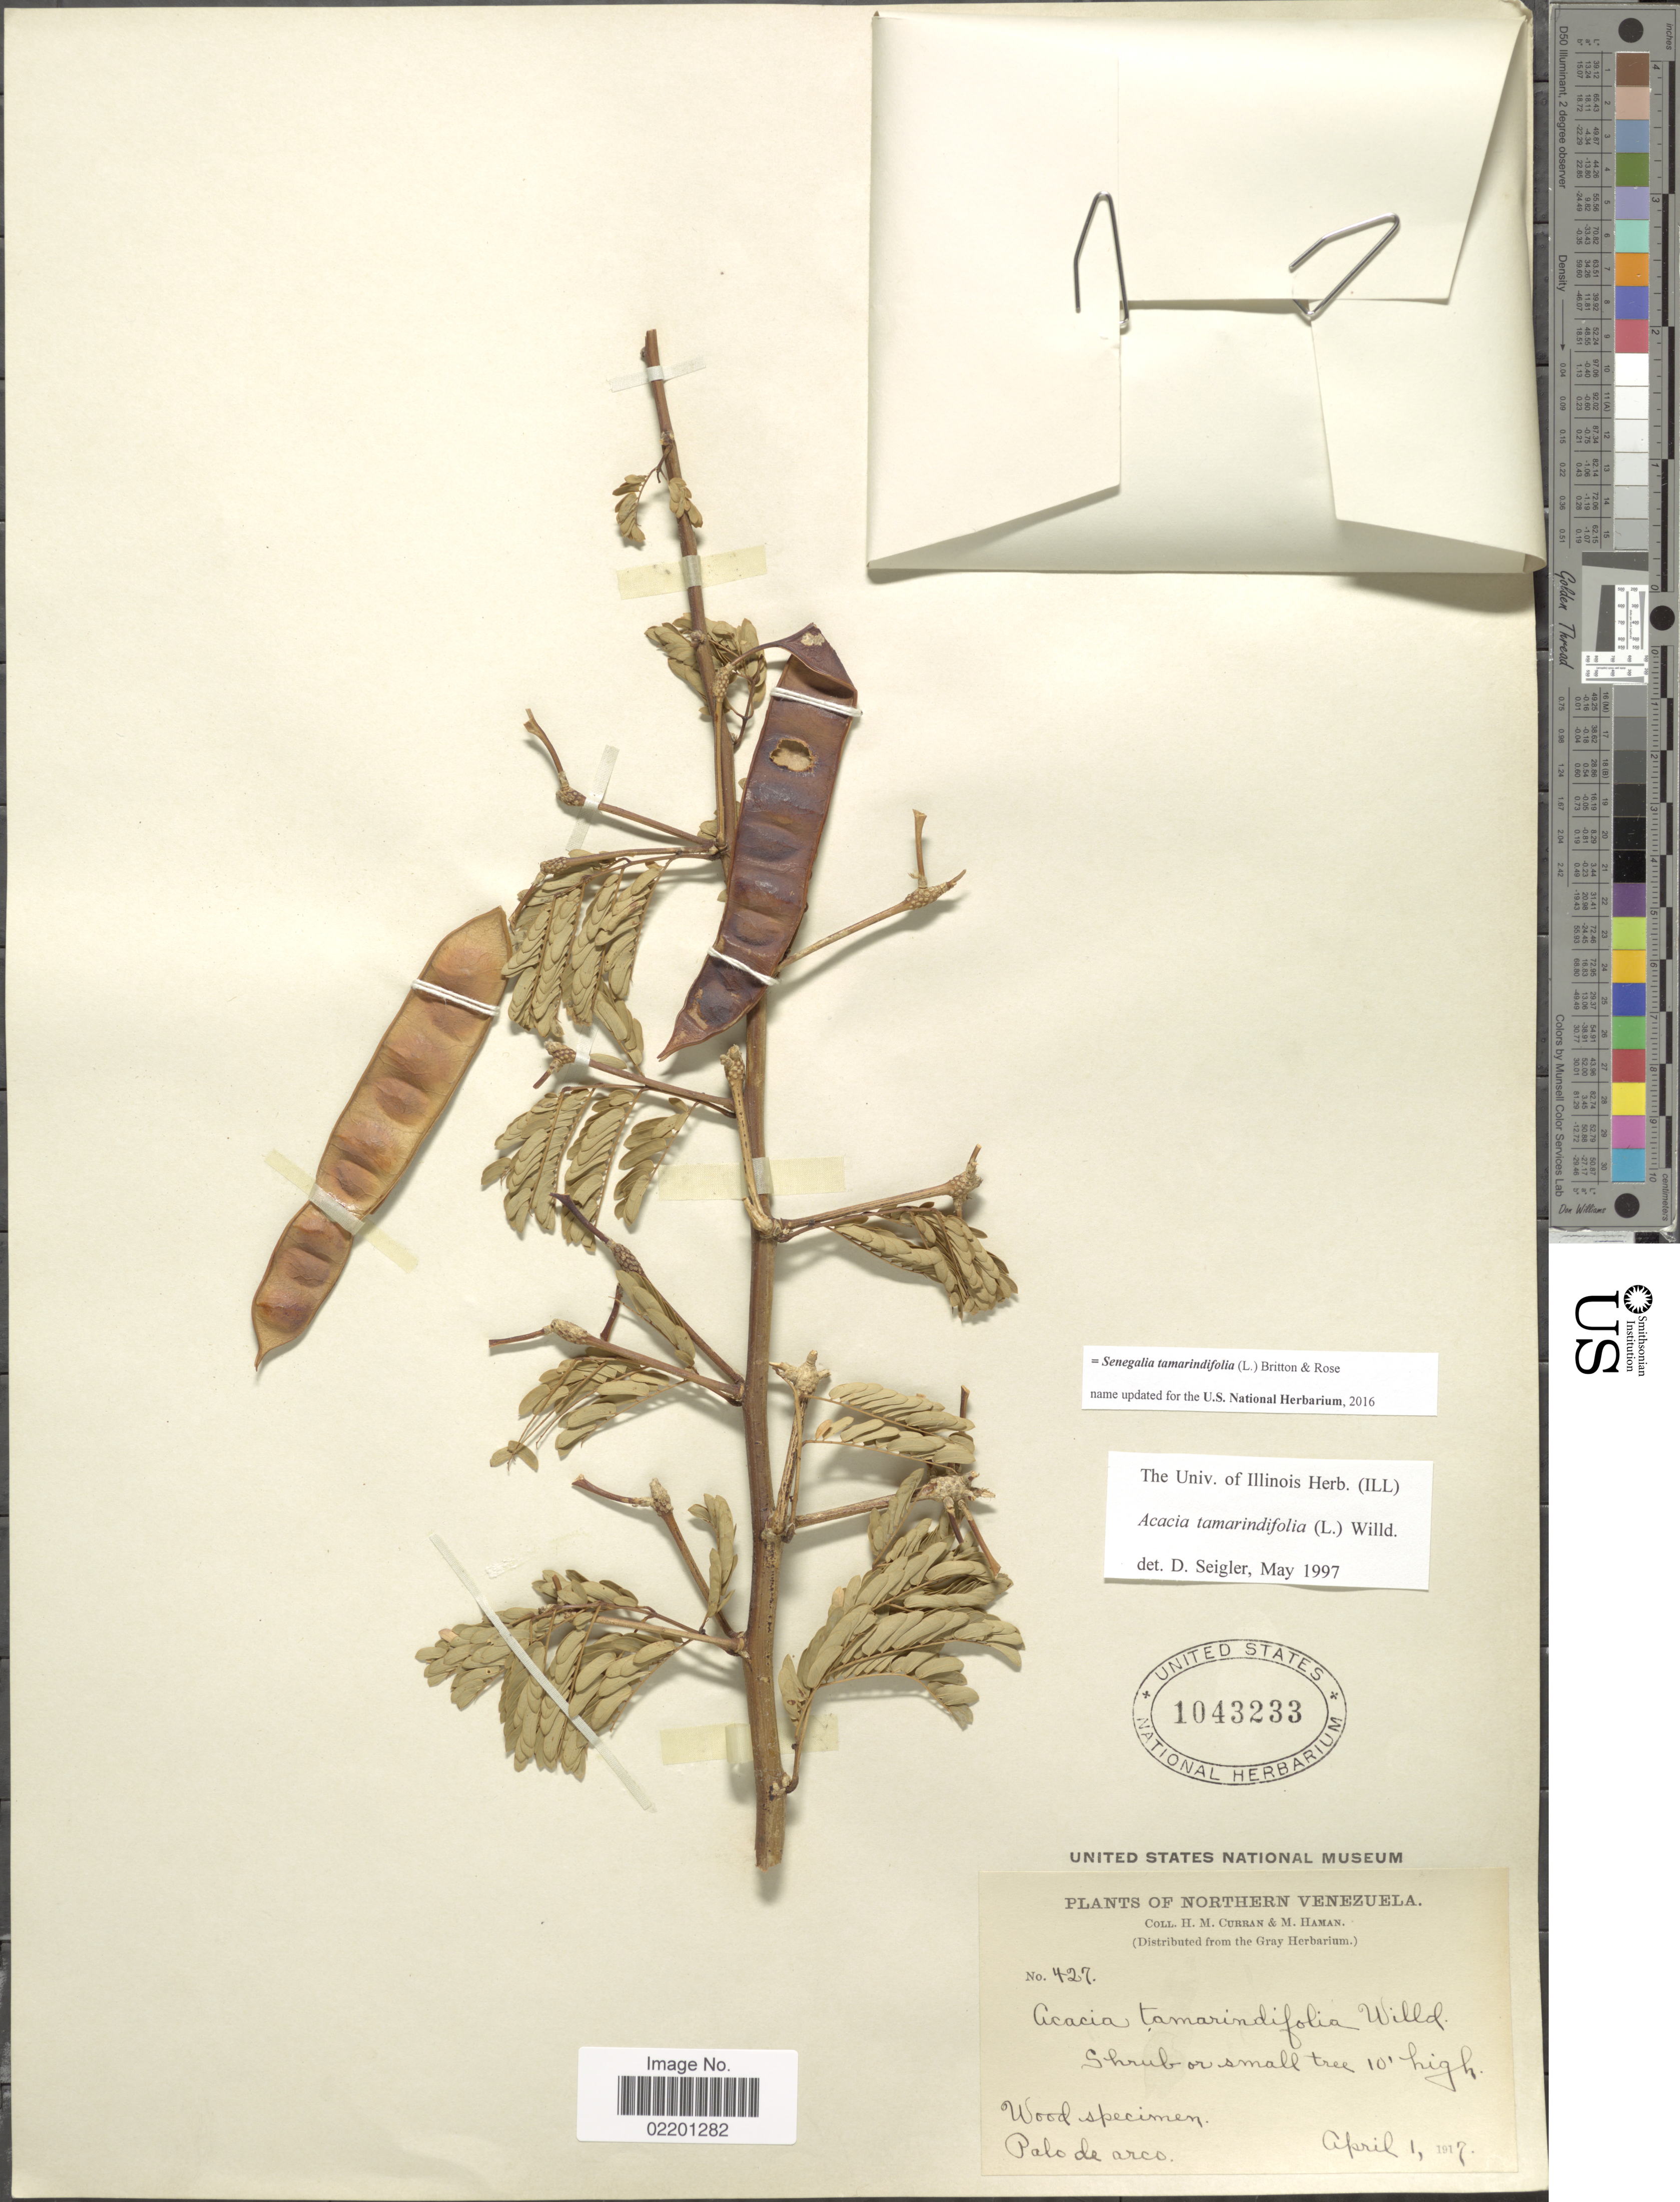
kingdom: Plantae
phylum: Tracheophyta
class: Magnoliopsida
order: Fabales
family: Fabaceae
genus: Senegalia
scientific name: Senegalia tamarindifolia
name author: (L.) Britton & Rose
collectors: H. M. Curran & M. Haman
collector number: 427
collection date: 1917-04-01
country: Venezuela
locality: Northern Venezuela, Palo de arco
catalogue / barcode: US 1043233